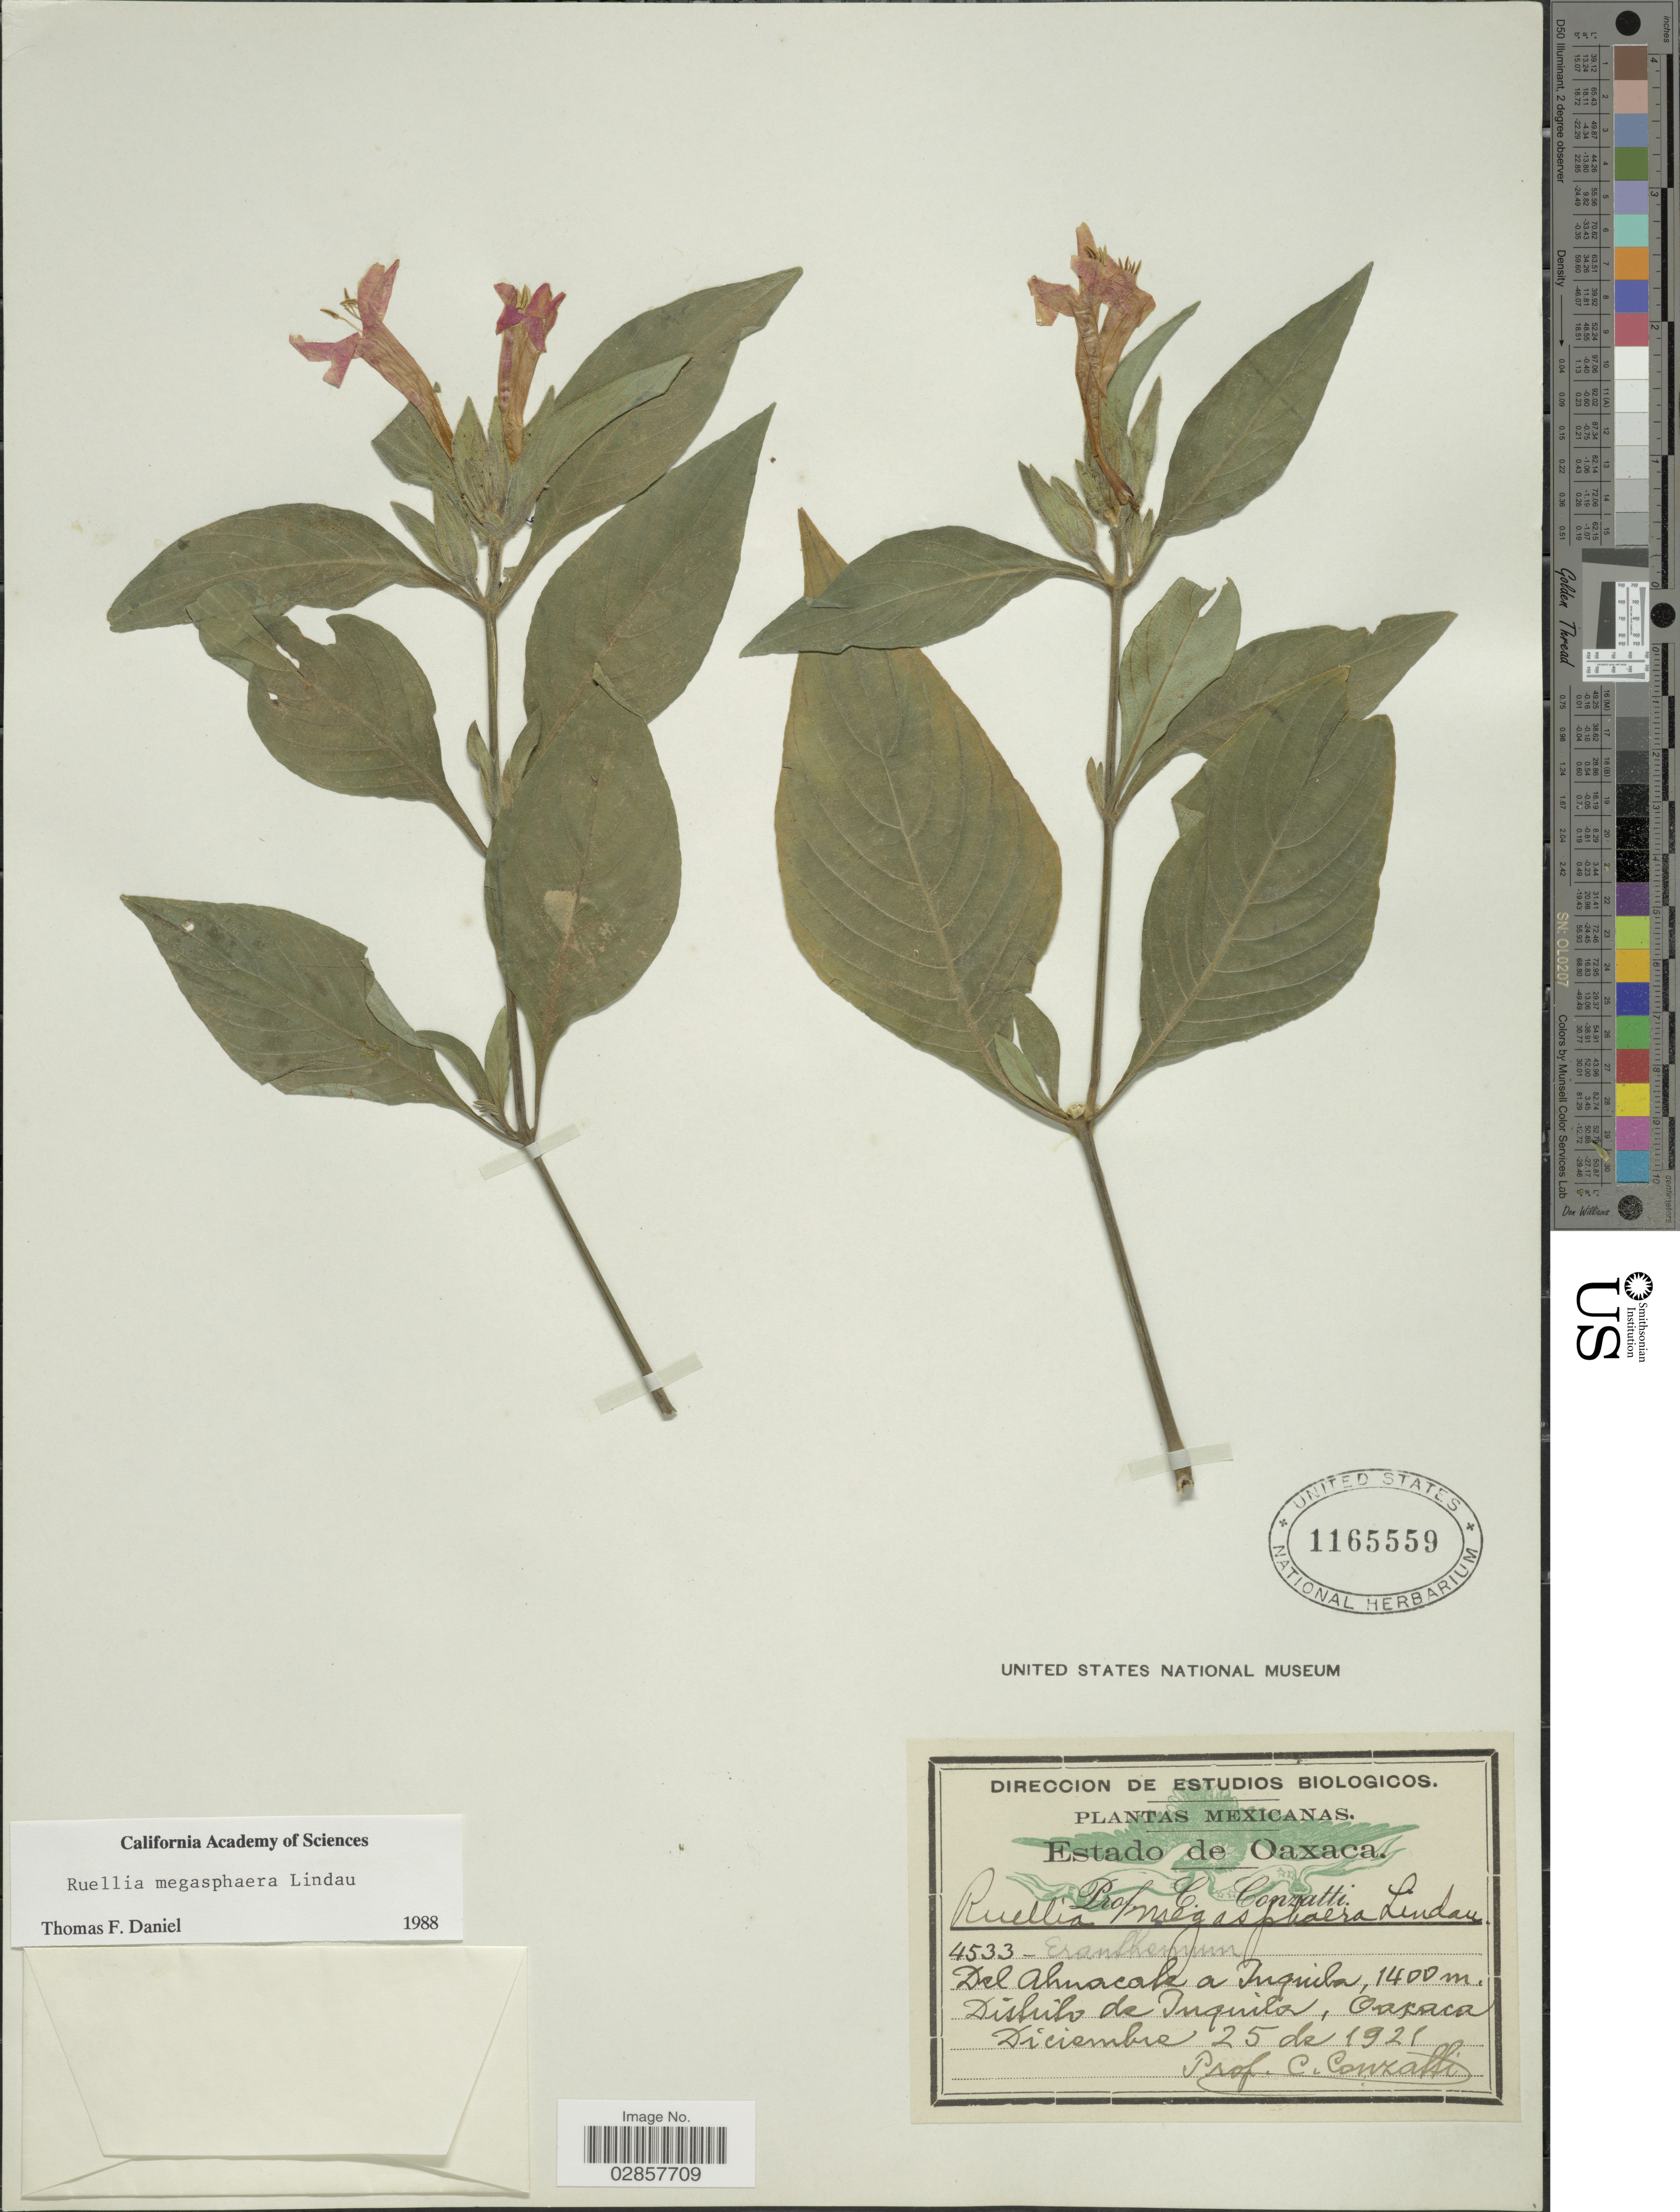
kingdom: Plantae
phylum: Tracheophyta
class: Magnoliopsida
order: Lamiales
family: Acanthaceae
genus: Ruellia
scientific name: Ruellia megasphaera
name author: Lindau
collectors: C. Conzatti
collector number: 4533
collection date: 1921-12-25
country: Mexico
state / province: Oaxaca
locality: Del Ahnacak a Inquila, Distrito de Inquila.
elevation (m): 1400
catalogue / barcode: US 1165559